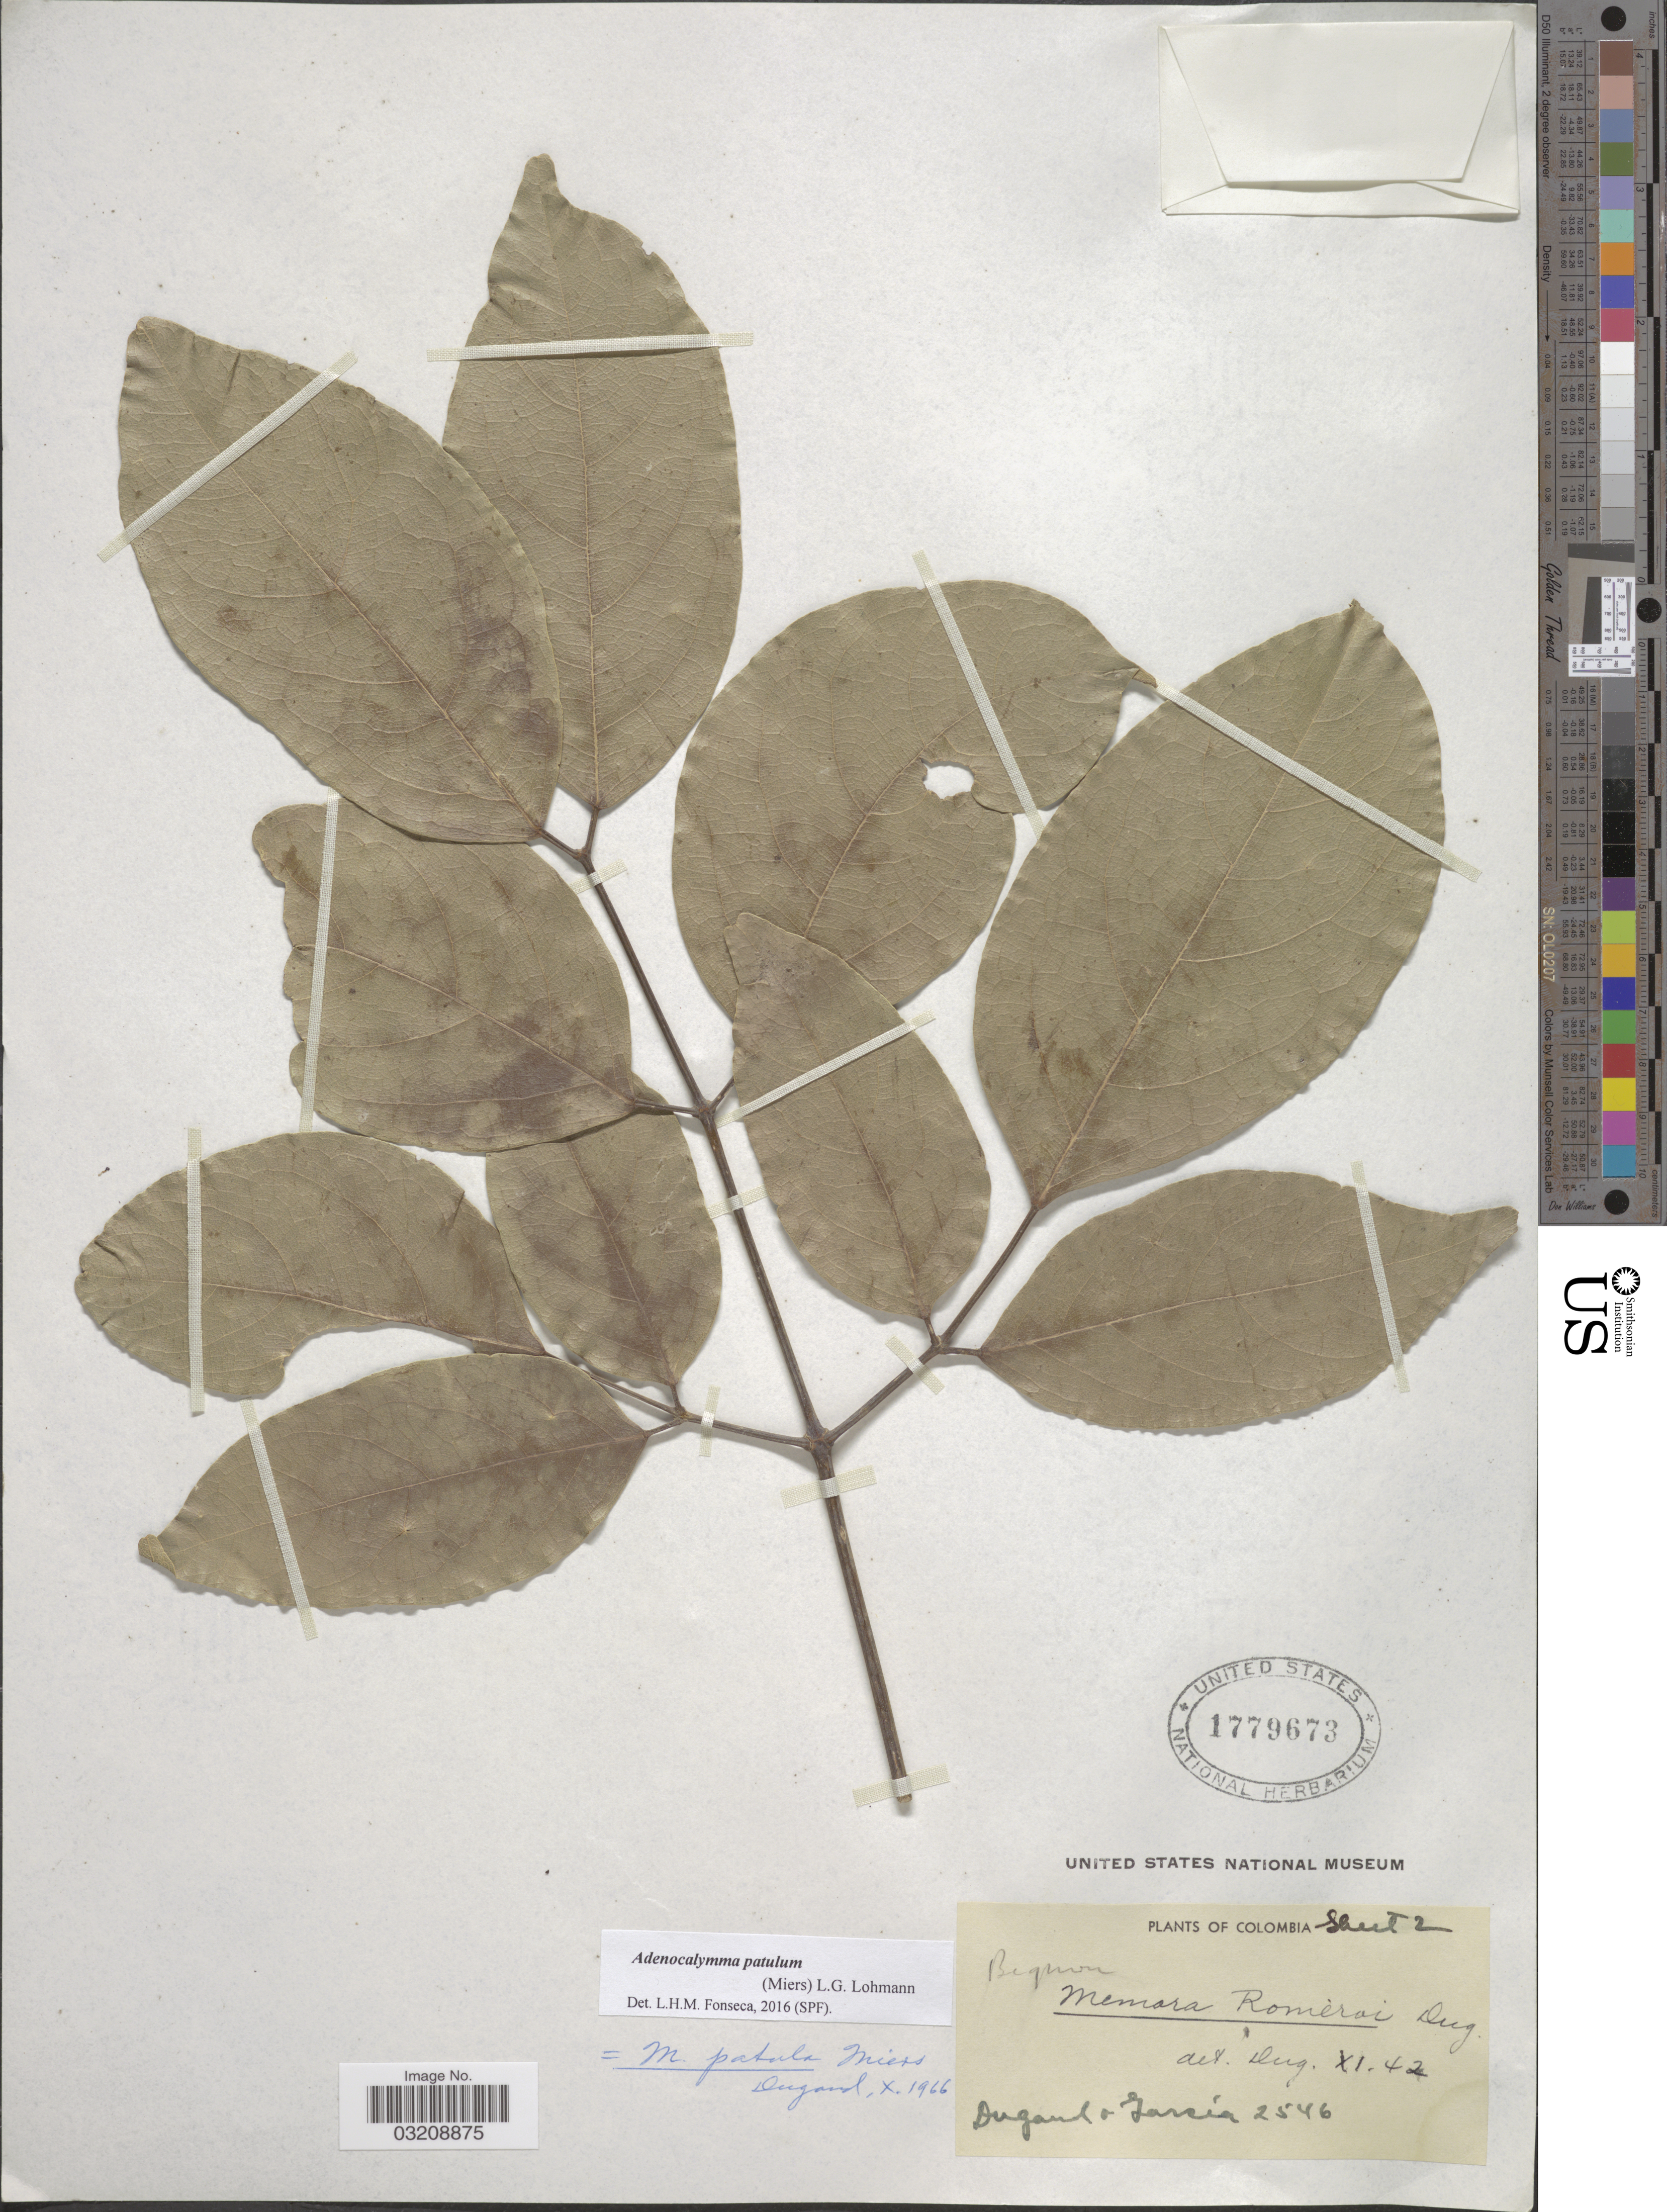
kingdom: Plantae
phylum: Tracheophyta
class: Magnoliopsida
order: Lamiales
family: Bignoniaceae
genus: Adenocalymma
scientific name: Adenocalymma patulum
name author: (Miers) L.G. Lohmann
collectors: Dugand, -- & H. Garcia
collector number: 2546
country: Colombia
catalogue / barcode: US 1779673